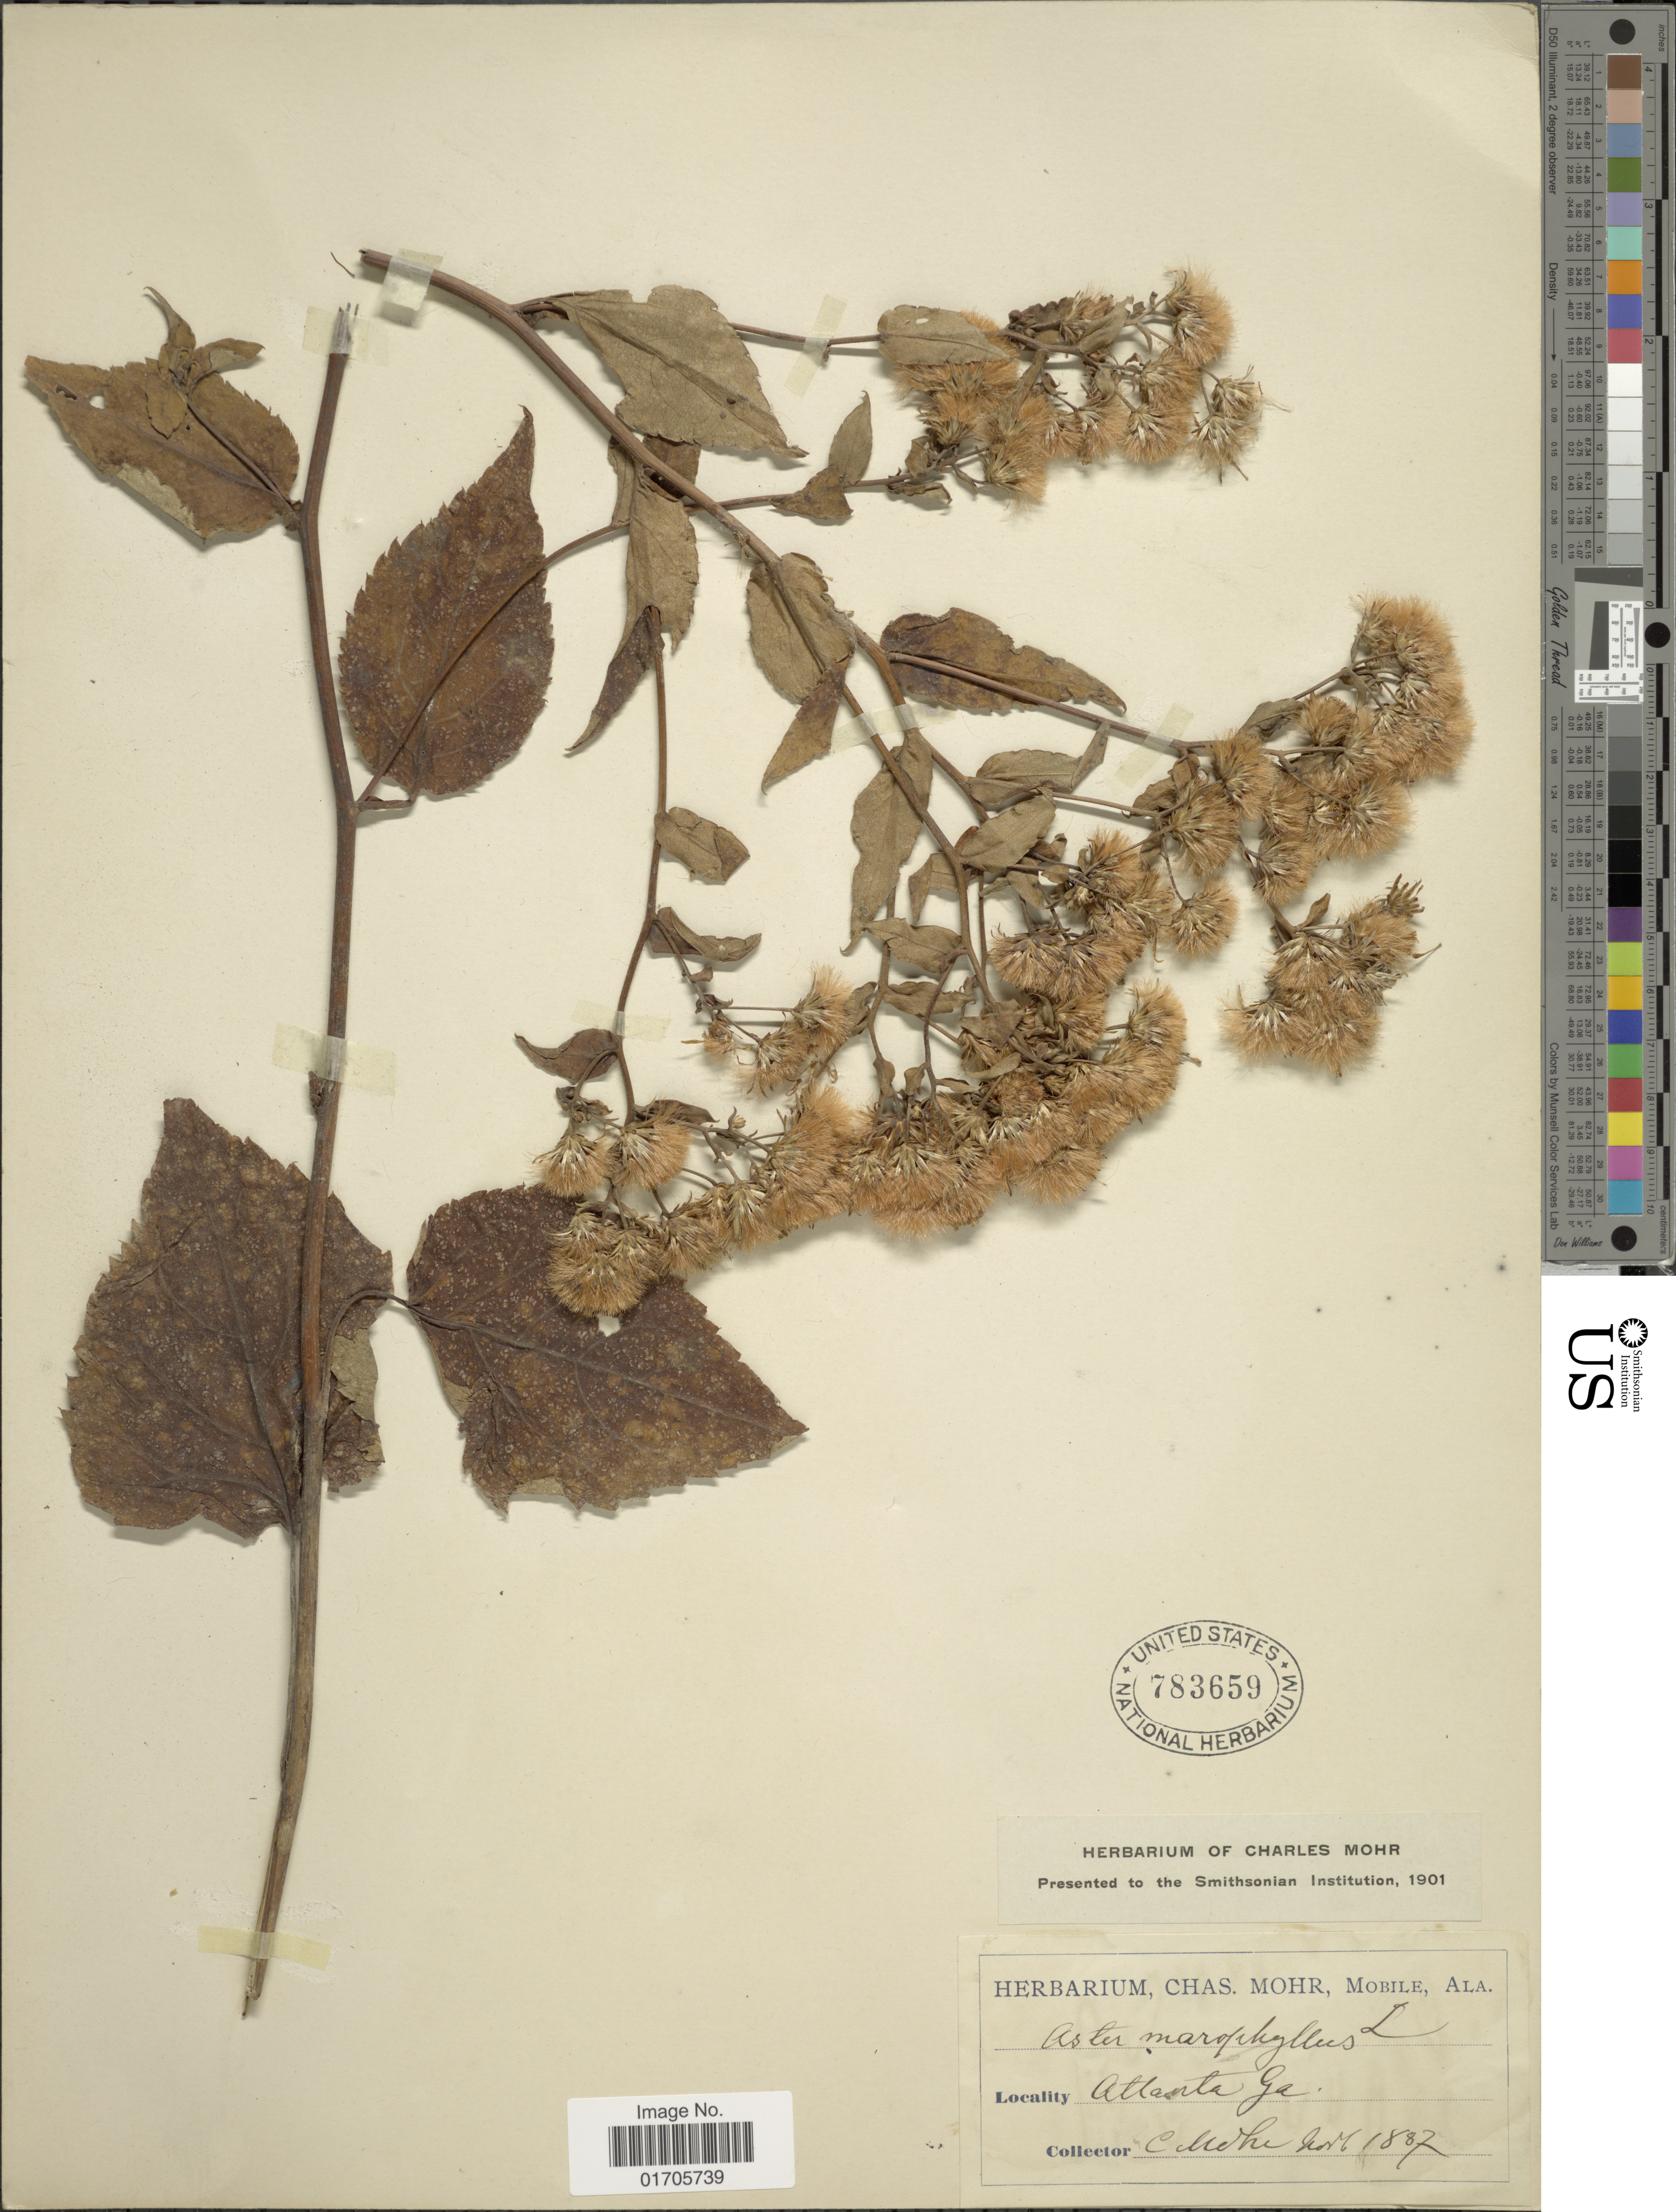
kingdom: Plantae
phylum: Tracheophyta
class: Magnoliopsida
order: Asterales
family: Asteraceae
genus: Eurybia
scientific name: Eurybia macrophylla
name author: (L.) Cass.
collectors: C. T. Mohr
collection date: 1887-03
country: United States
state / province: Georgia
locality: Atlanta, Ga.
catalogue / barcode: US 783659